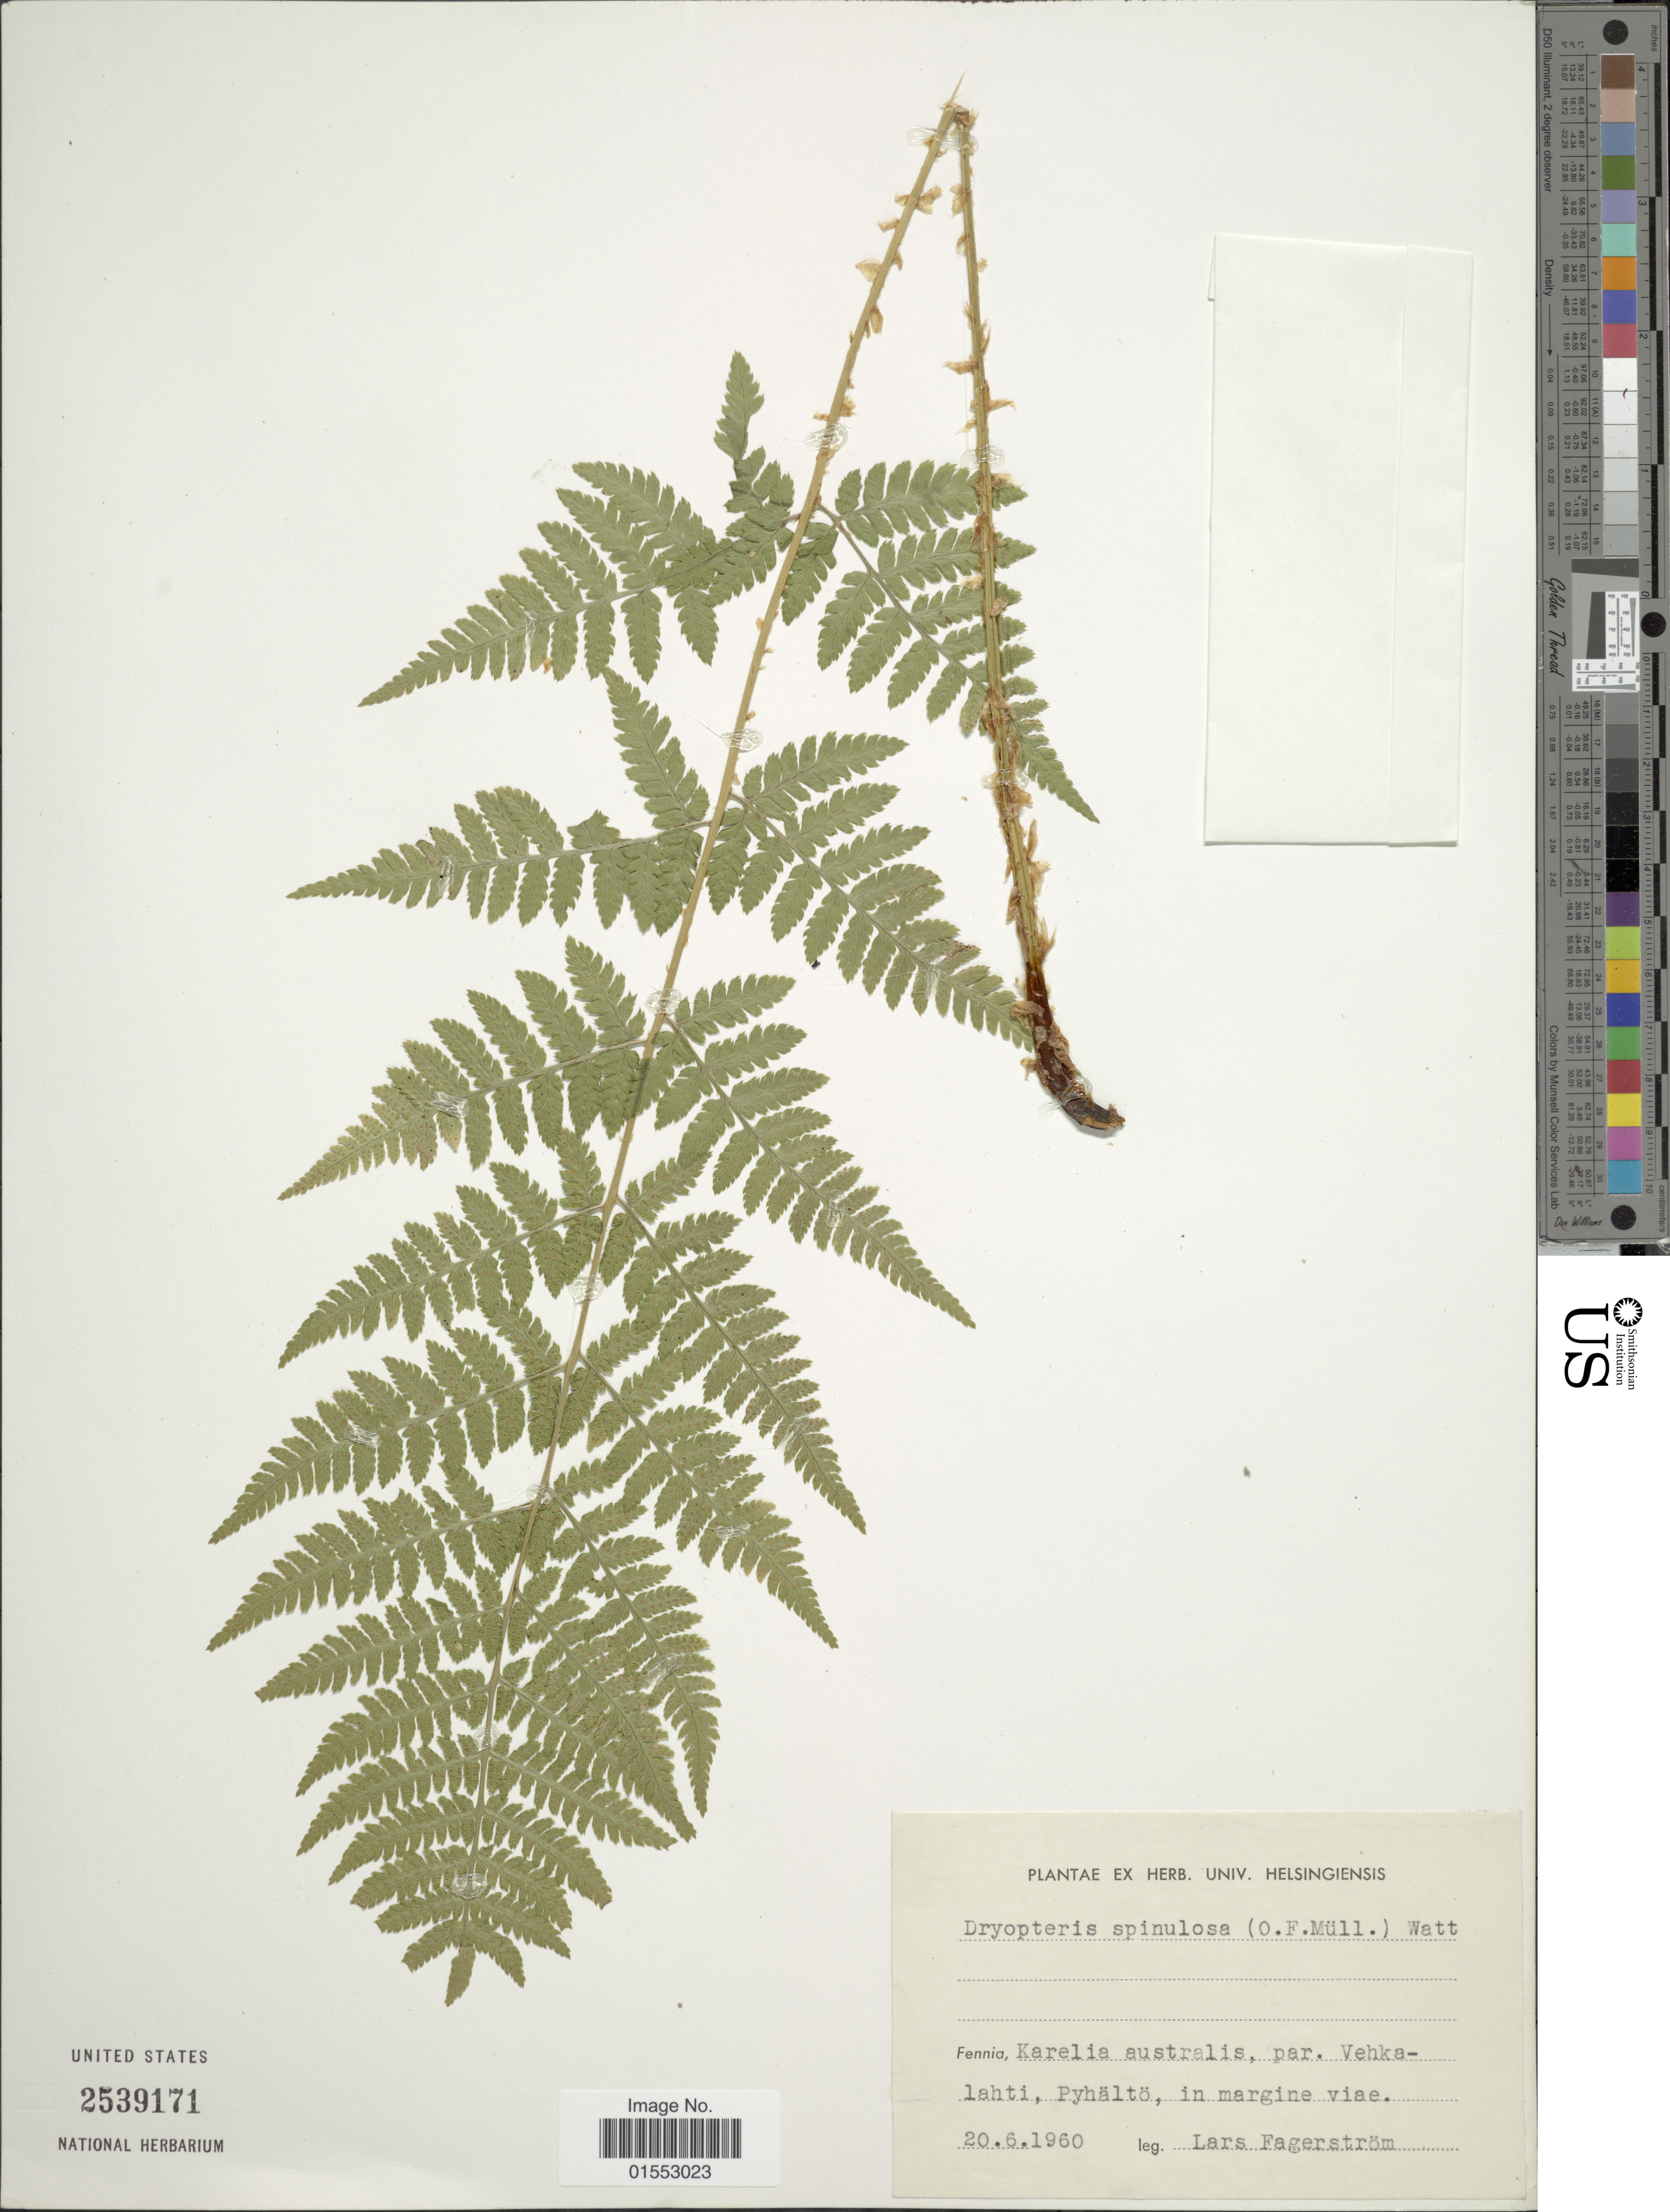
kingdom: Plantae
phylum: Tracheophyta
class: Polypodiopsida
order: Polypodiales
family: Dryopteridaceae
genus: Dryopteris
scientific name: Dryopteris carthusiana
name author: (Villars) H.P. Fuchs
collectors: L. Fagerstrom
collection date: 1960-06-20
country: Finland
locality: Karelia australis, par. Vehkalahti, Pyhalto, in margin viae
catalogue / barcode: US 2539171